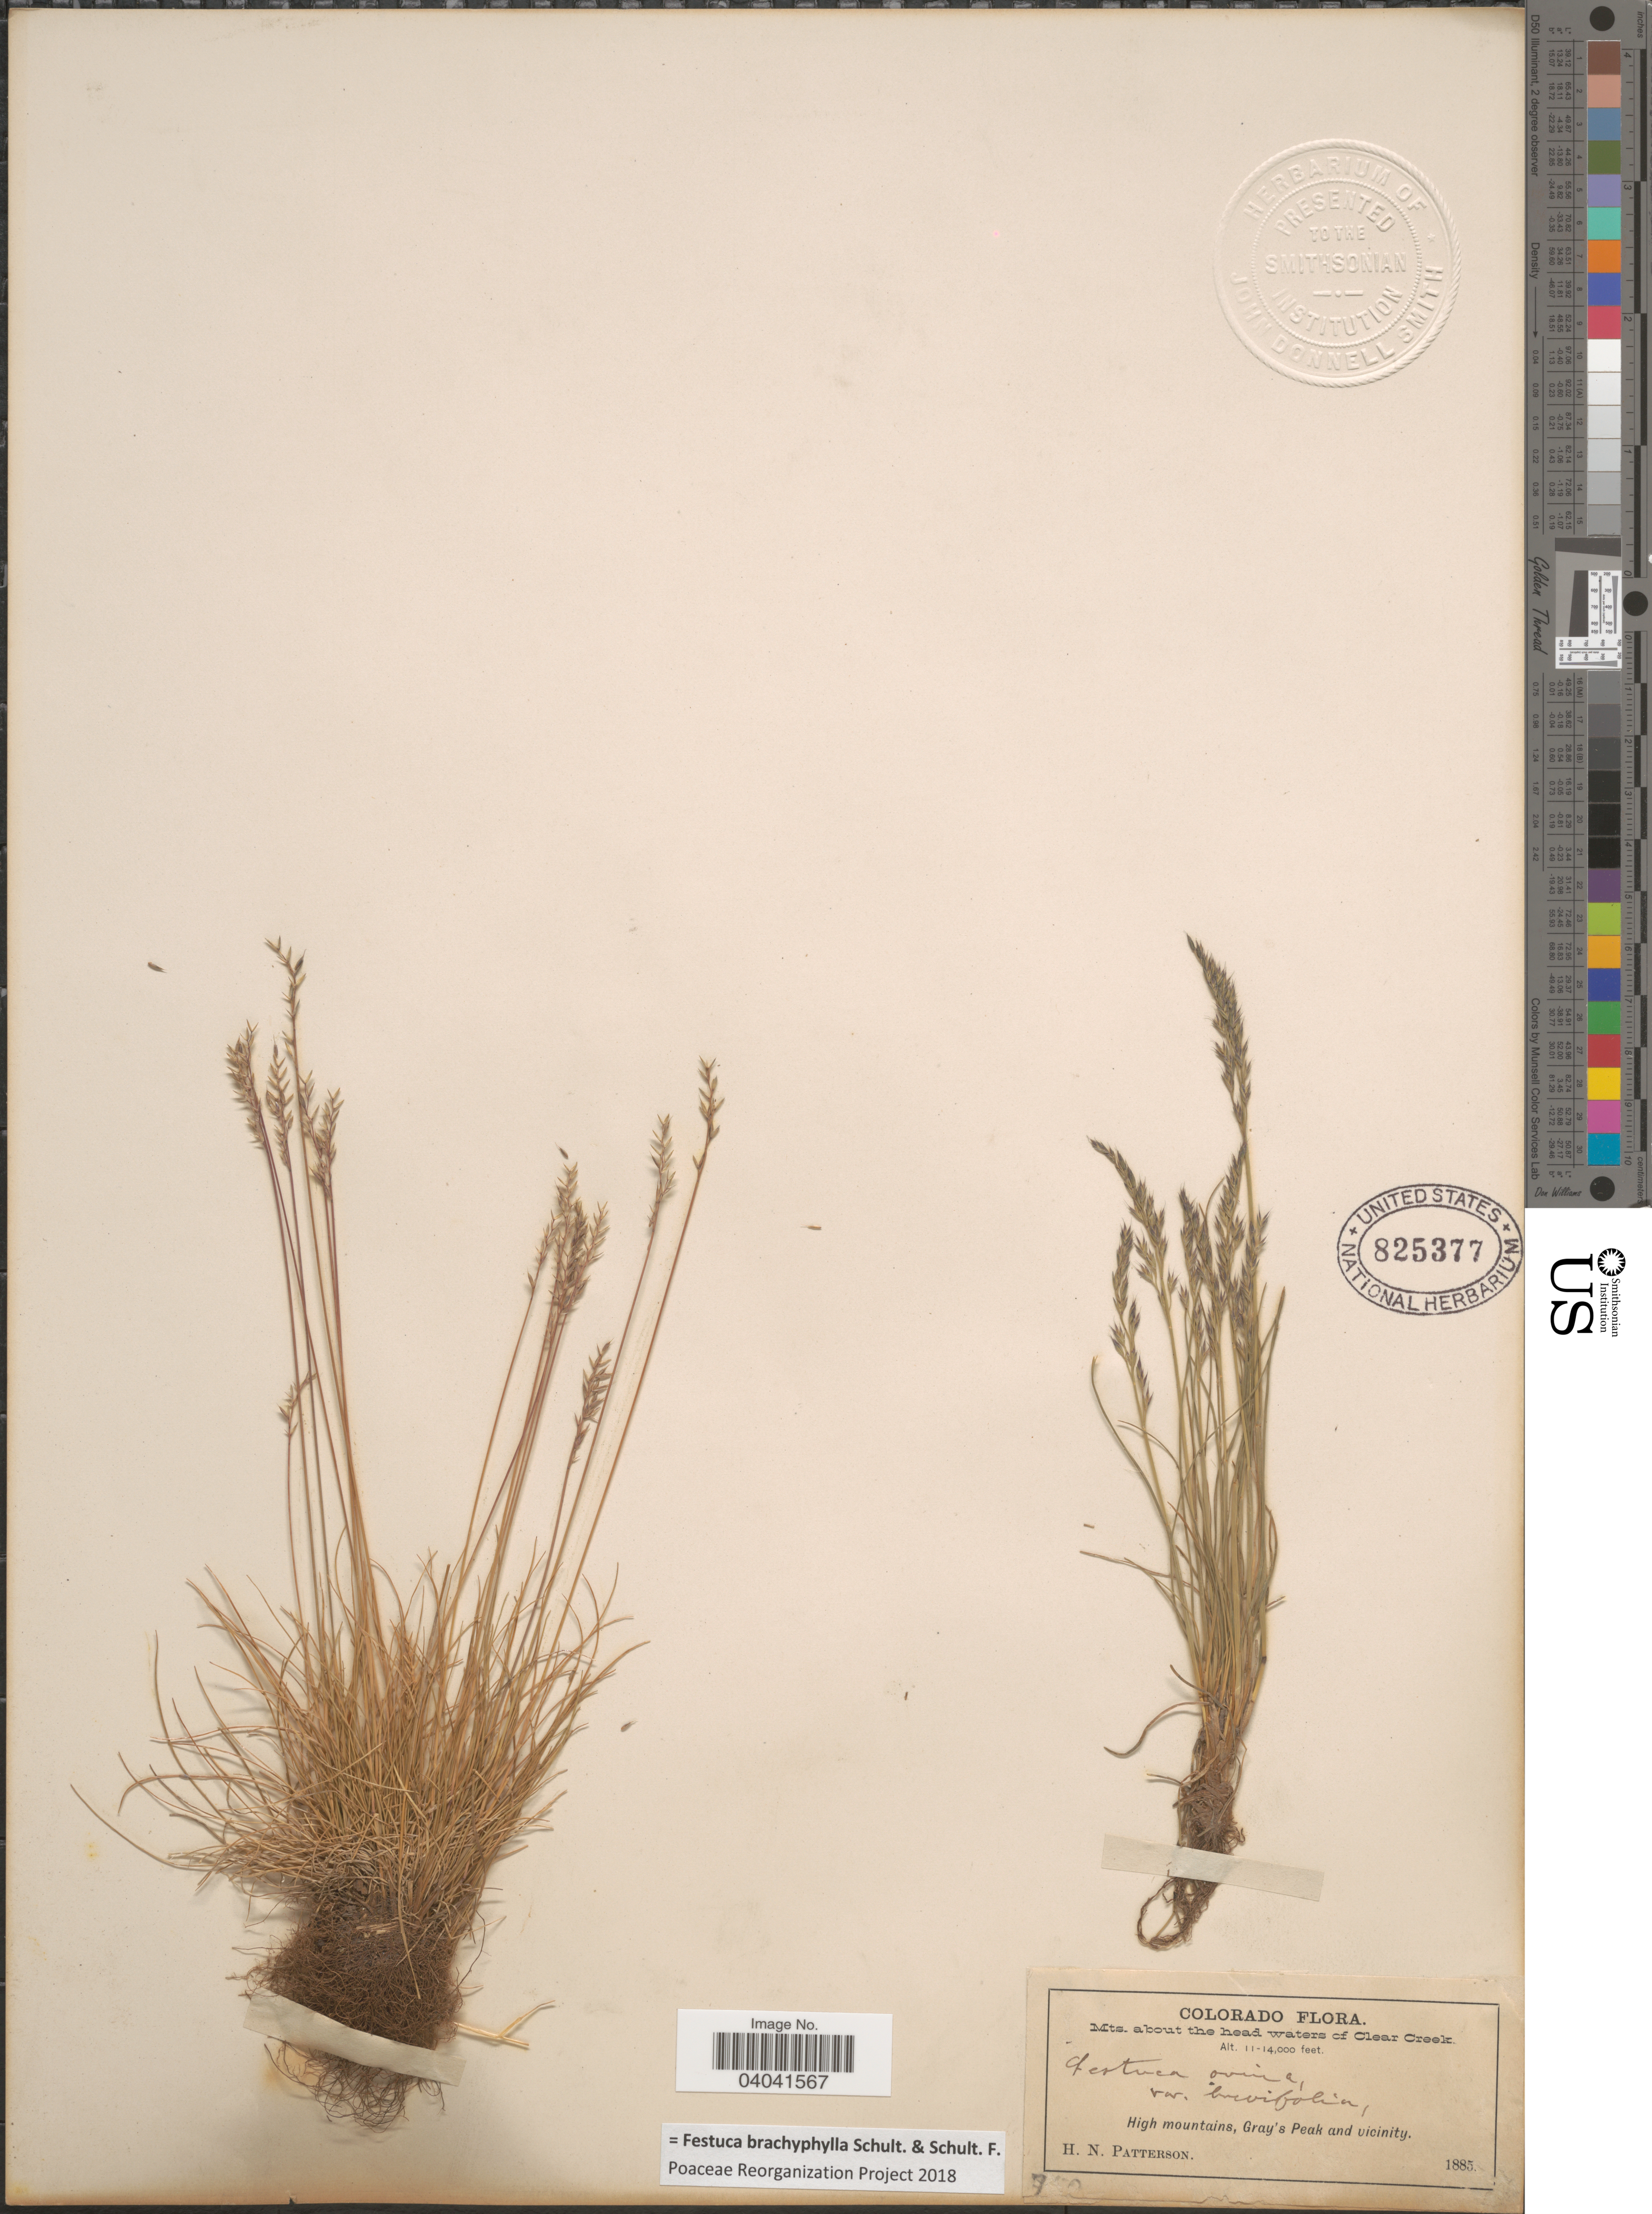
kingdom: Plantae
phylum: Tracheophyta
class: Liliopsida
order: Poales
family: Poaceae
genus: Festuca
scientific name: Festuca brachyphylla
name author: Schult. & Schult. f.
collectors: H. N. Patterson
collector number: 7?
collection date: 1885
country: United States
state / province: Colorado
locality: Mts. about the head waters of Clear Creek. High mountains, Gray's Peak and vicinity.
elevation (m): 3353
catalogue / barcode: US 825377